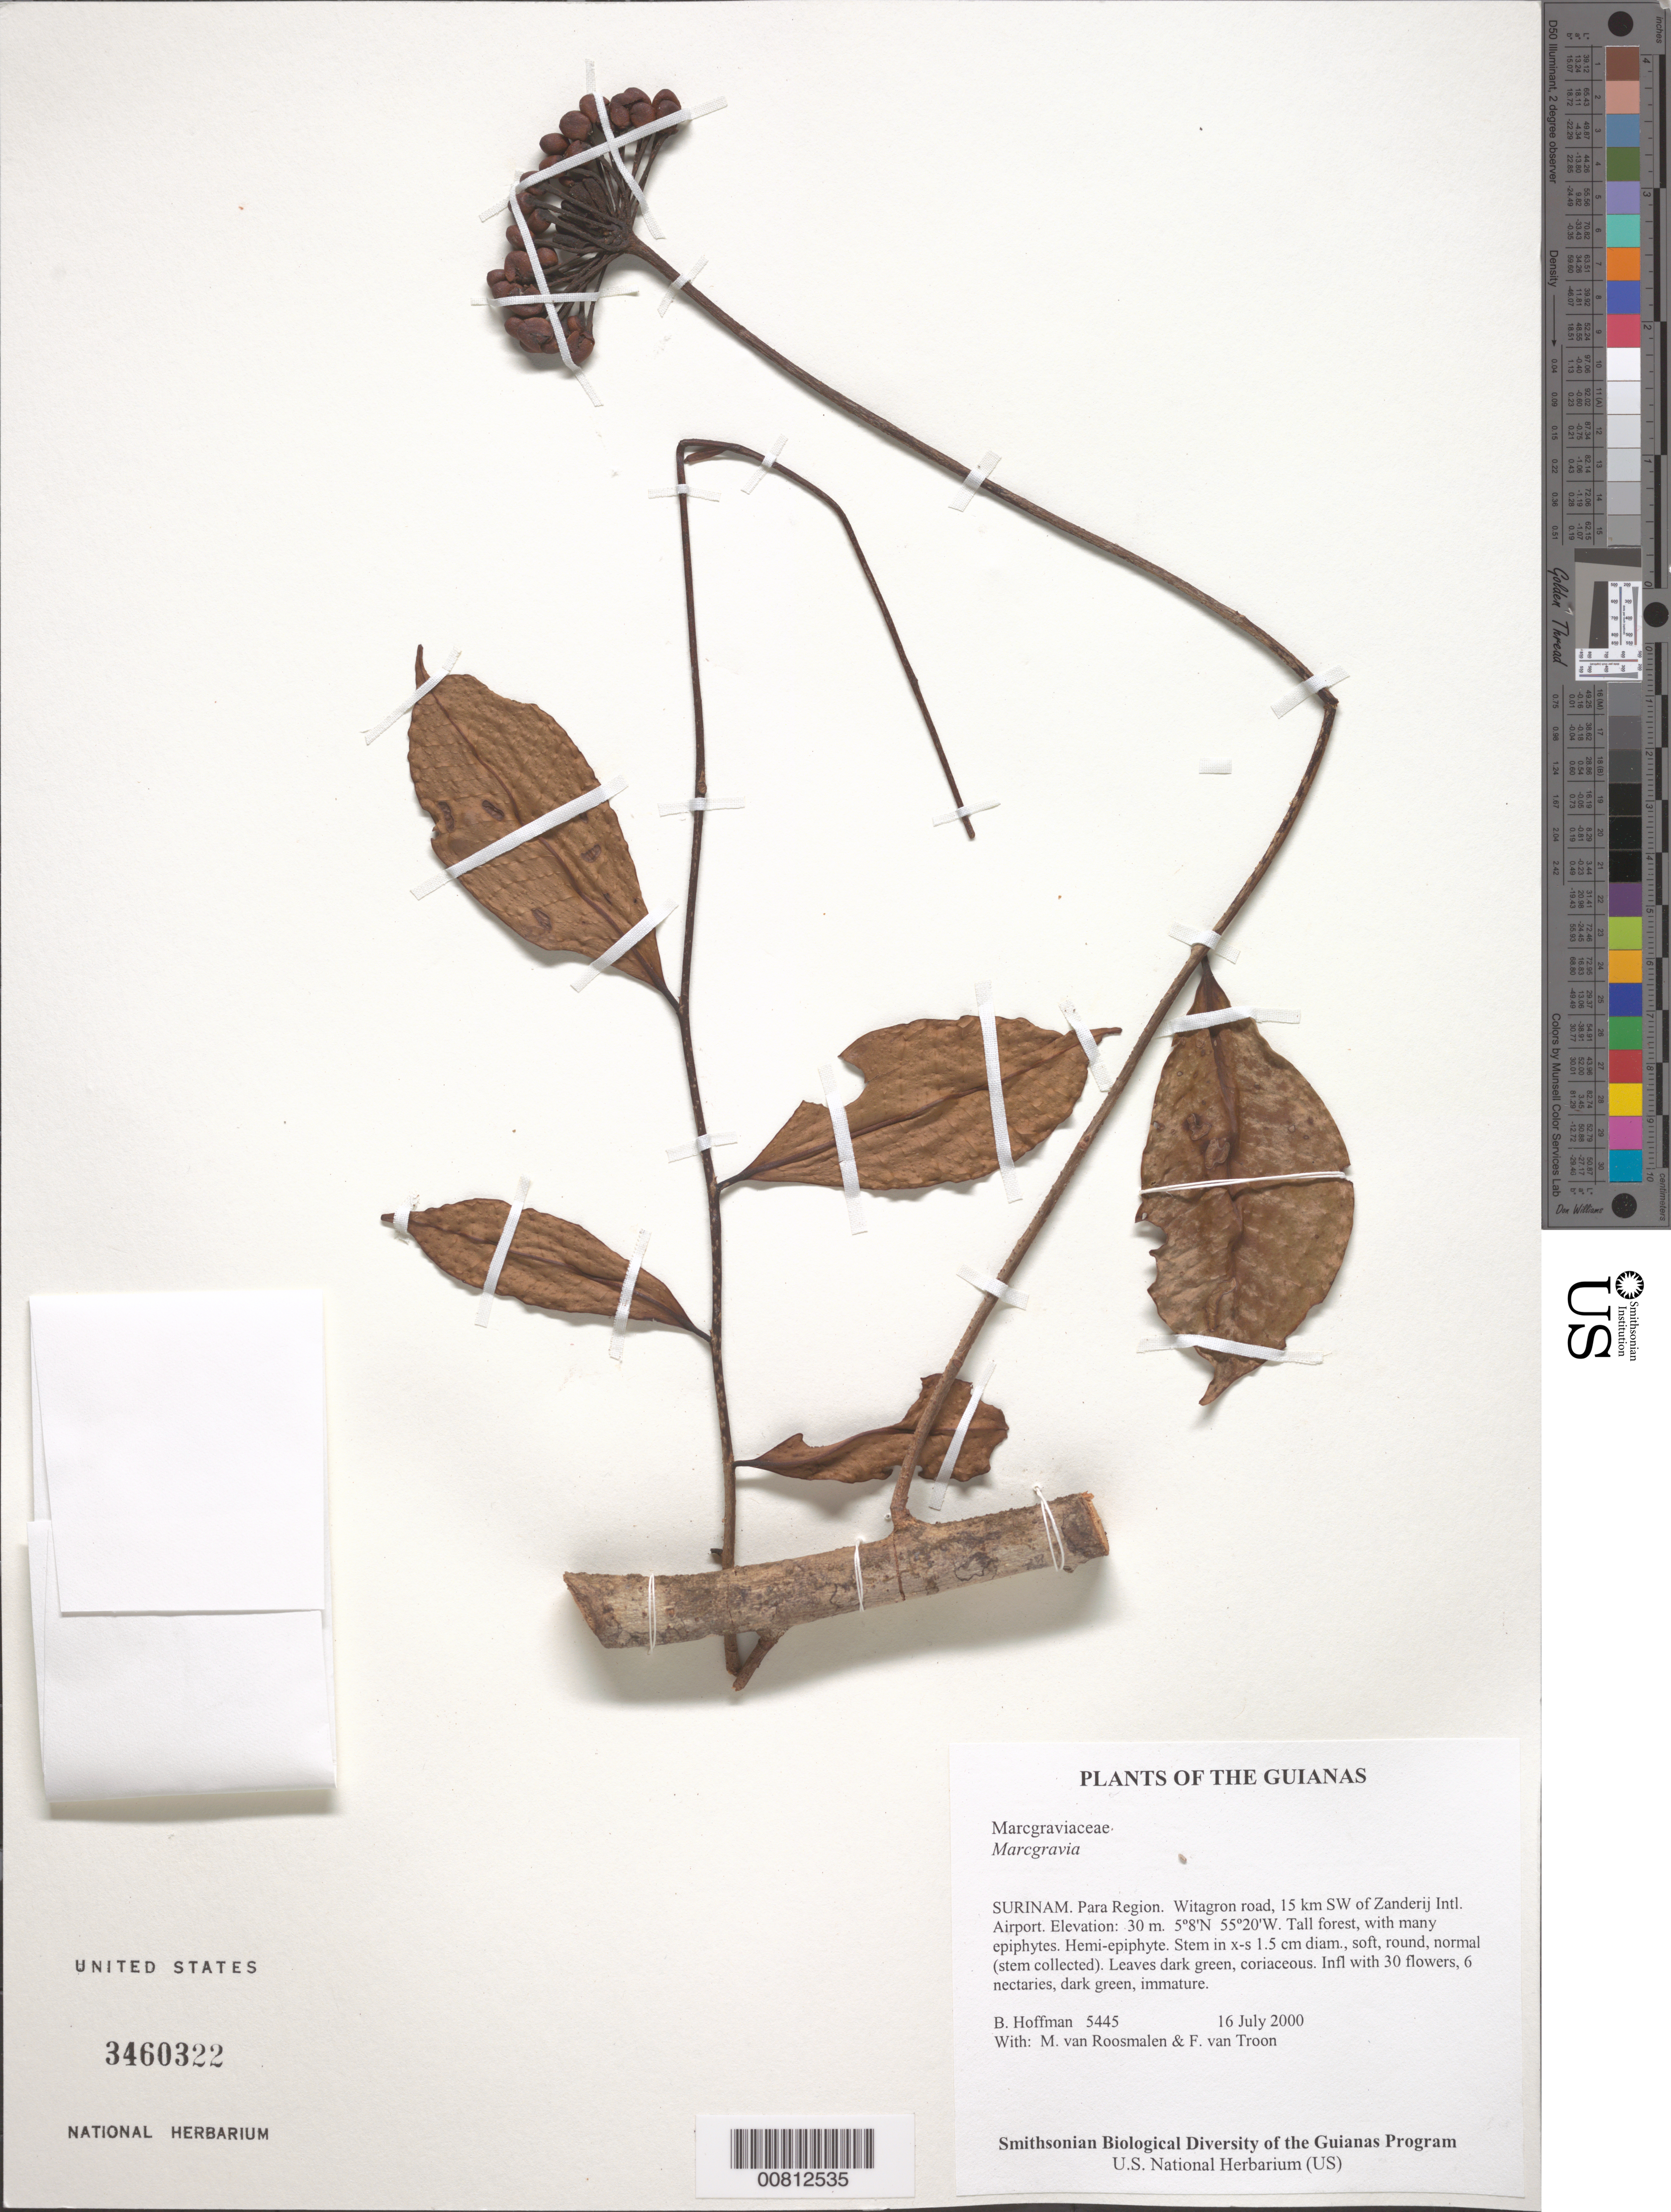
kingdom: Plantae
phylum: Tracheophyta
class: Magnoliopsida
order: Ericales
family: Marcgraviaceae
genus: Marcgravia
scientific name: Marcgravia sp.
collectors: B. Hoffman, M. Roosmalen & F. Van Troon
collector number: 5445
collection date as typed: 16 July 2000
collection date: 2000-07-16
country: Suriname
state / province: Para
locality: Witagron road, 15 km SW of Zanderij Intl. Airport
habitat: Tall forest, with many epiphytes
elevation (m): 30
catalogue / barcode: US 3460322